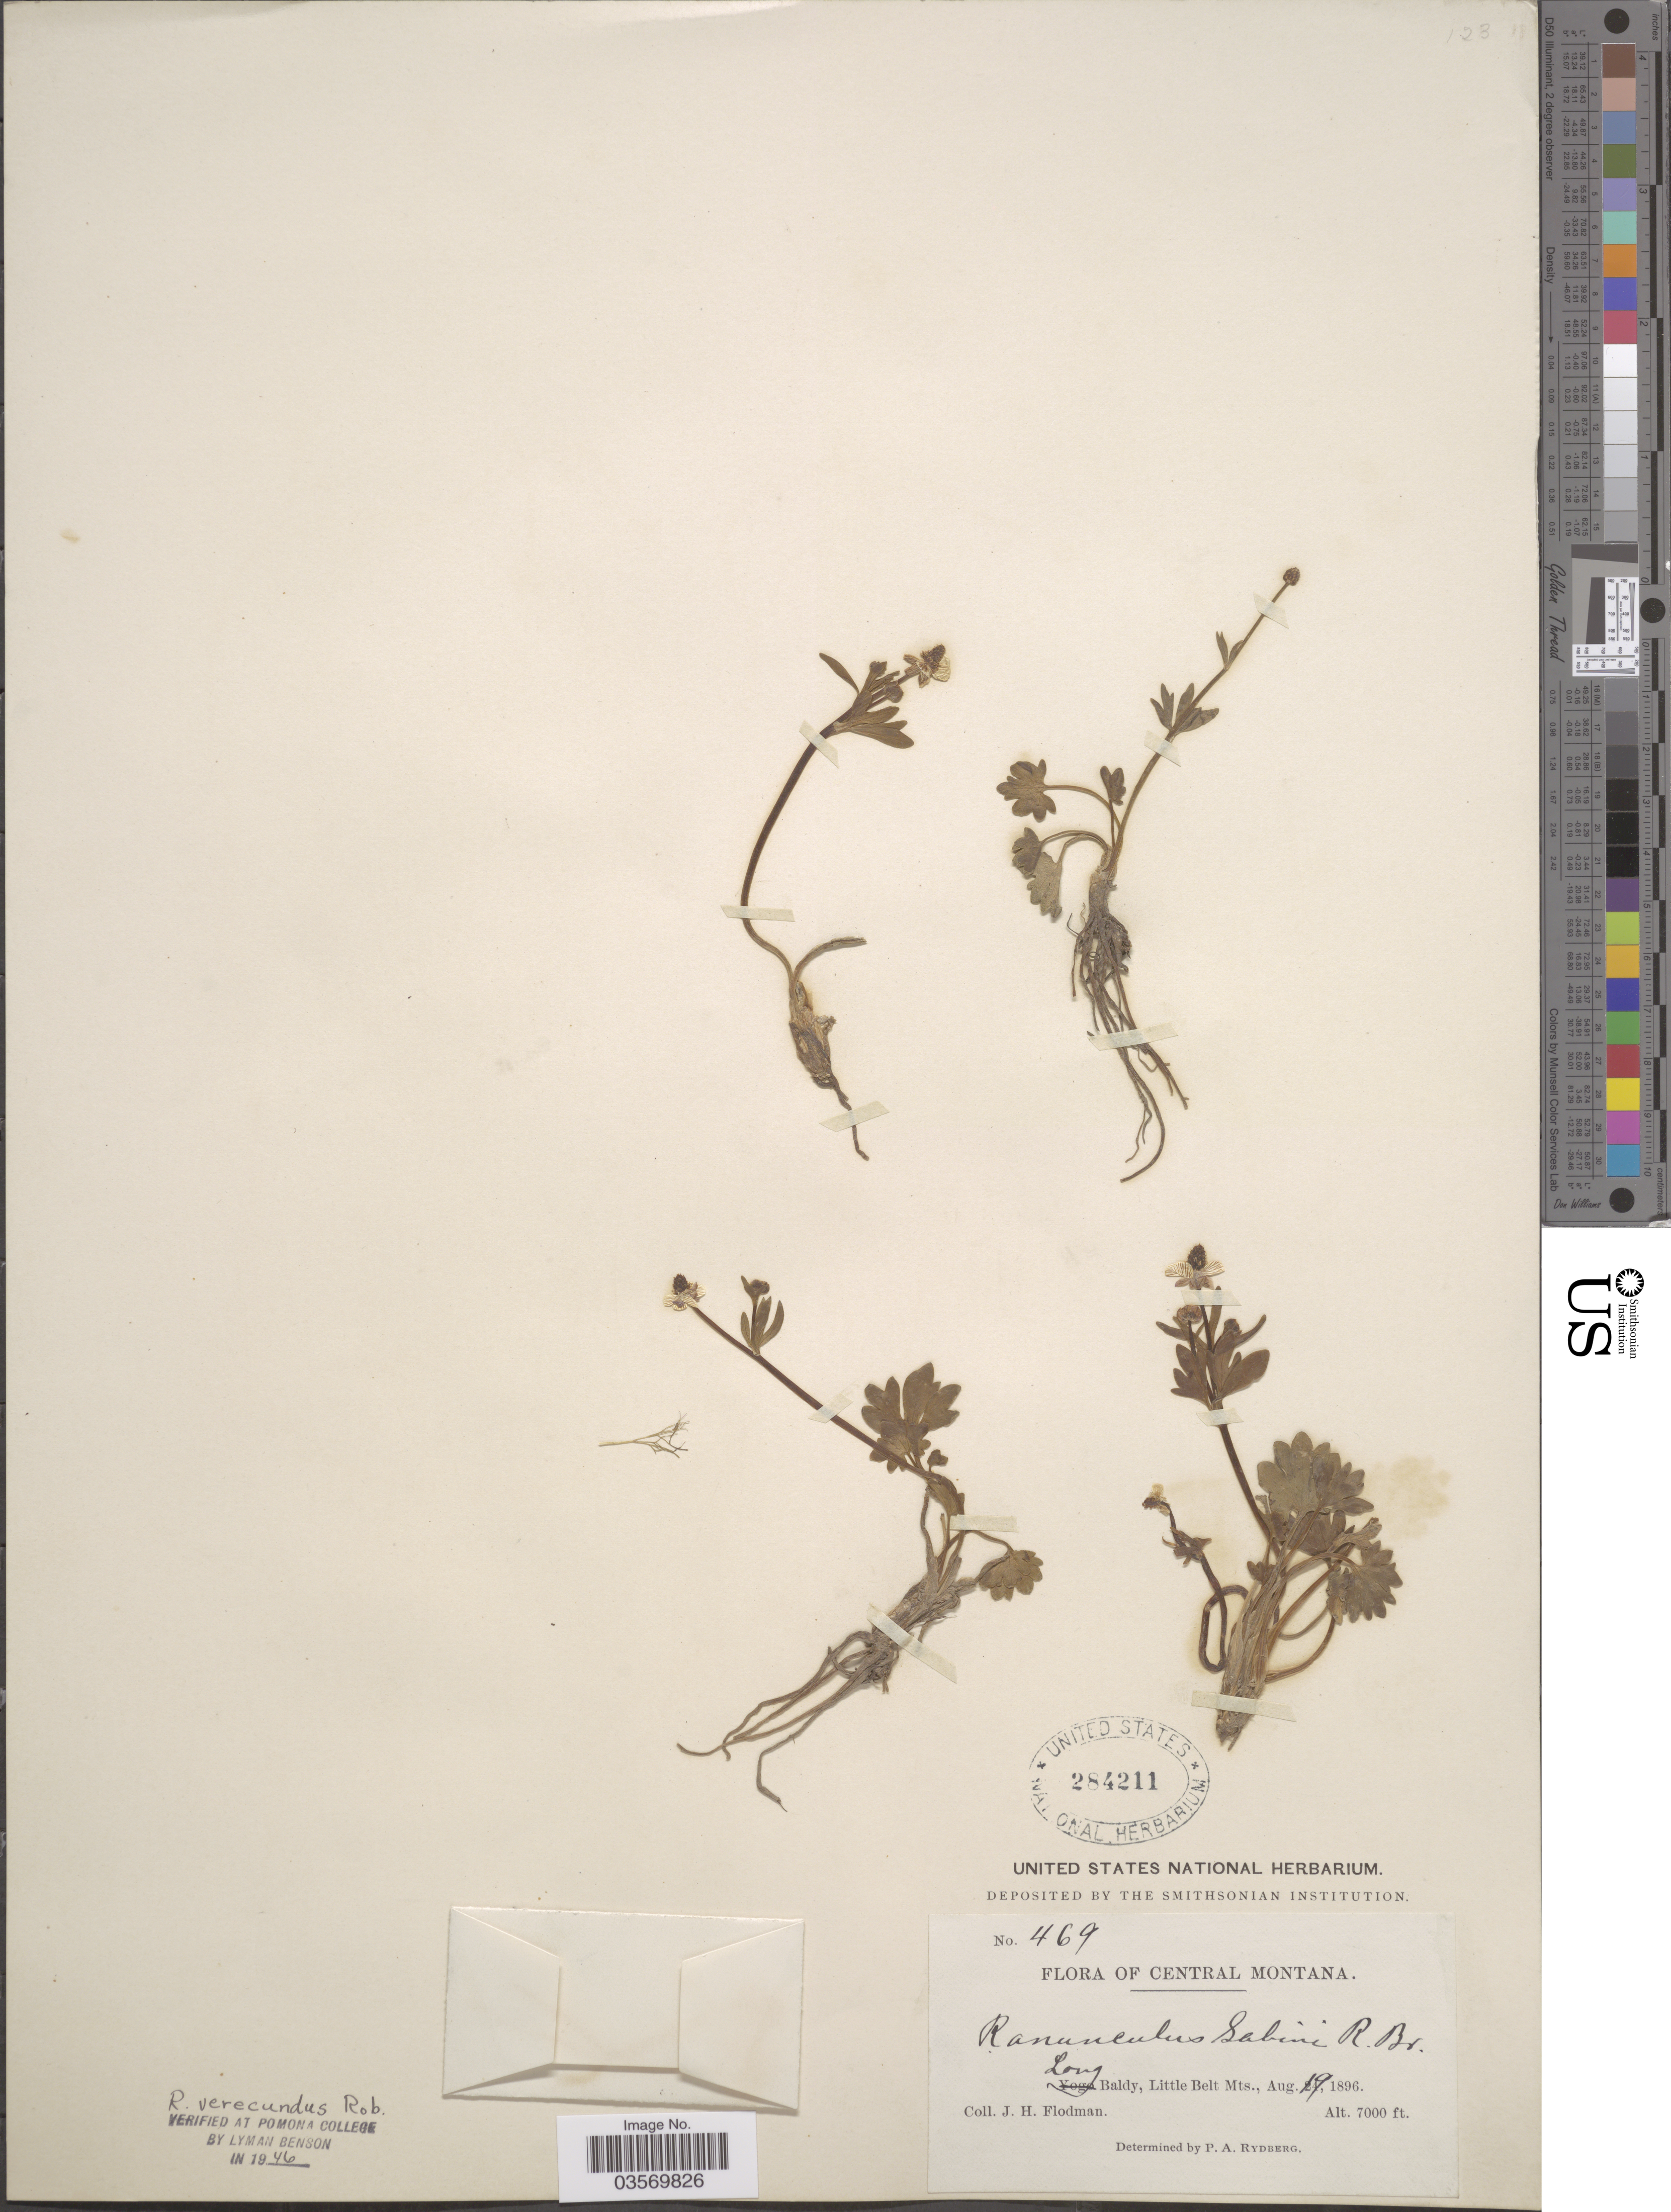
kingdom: Plantae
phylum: Tracheophyta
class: Magnoliopsida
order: Ranunculales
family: Ranunculaceae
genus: Ranunculus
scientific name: Ranunculus verecundus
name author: B.L. Rob.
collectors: P. A. Rydberg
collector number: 469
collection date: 1896-08-19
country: United States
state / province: Montana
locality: Central Montana. Long Baldy, Little Belt Mts.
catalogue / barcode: US 284211